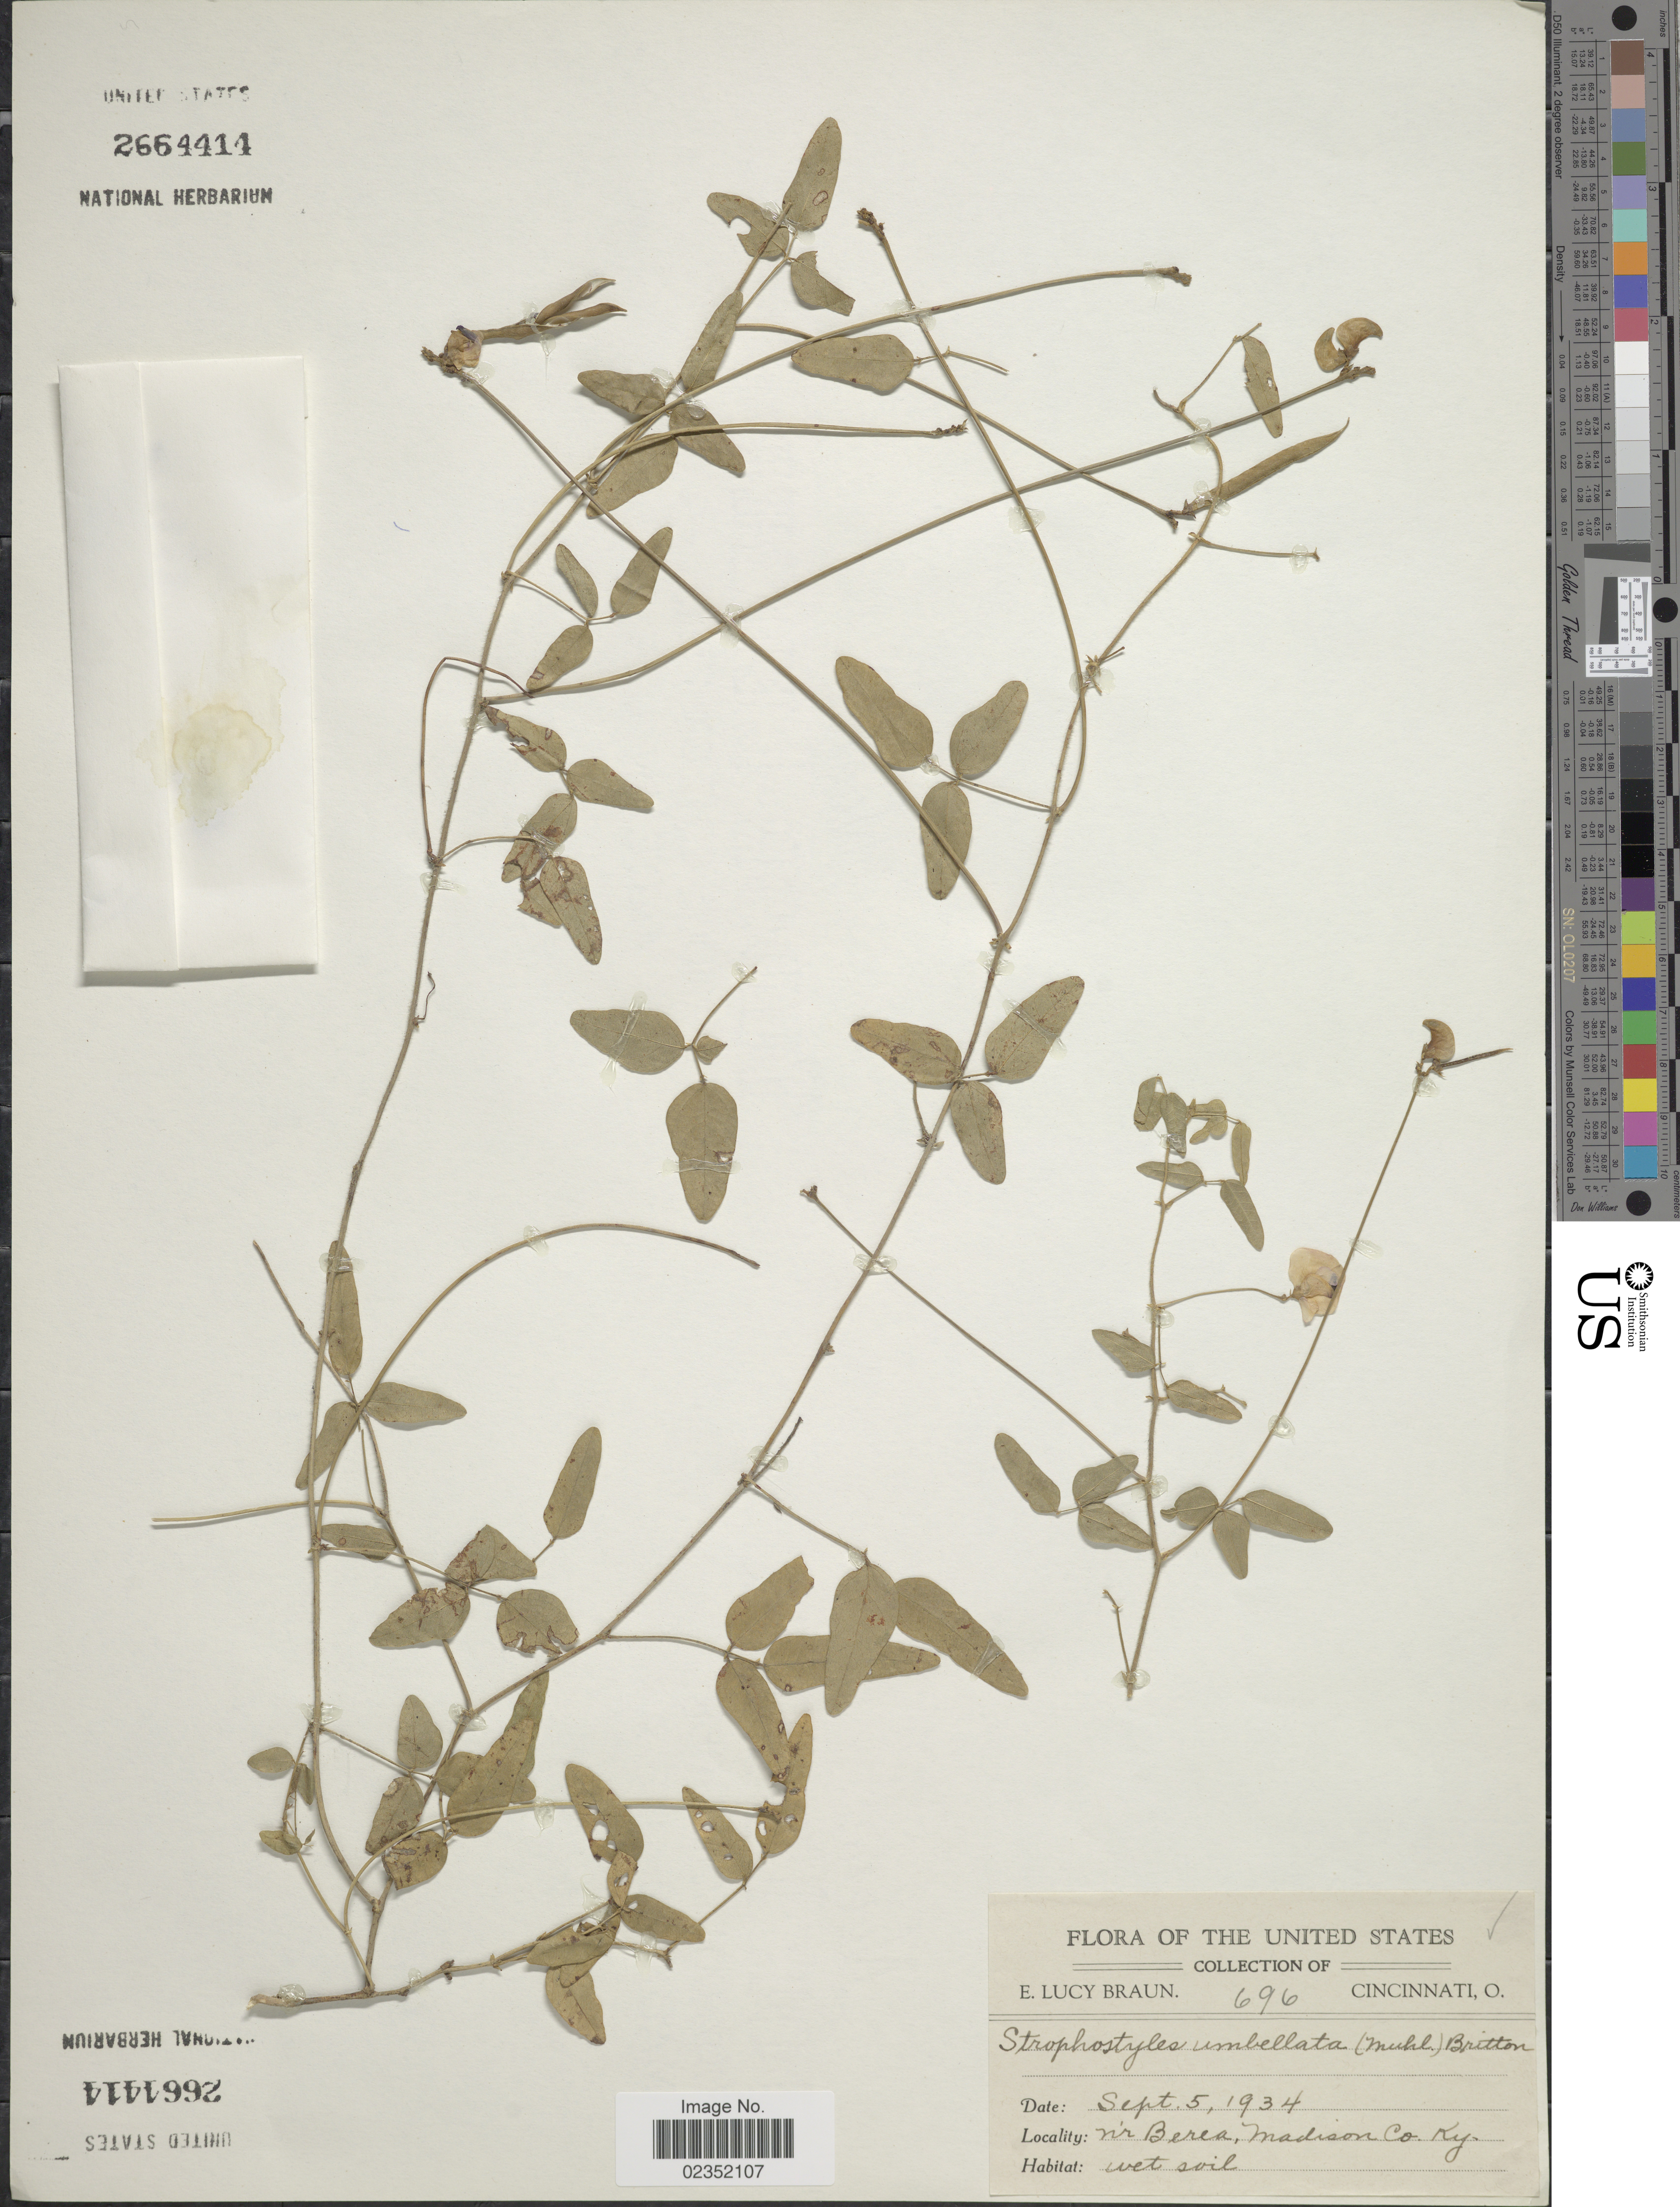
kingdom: Plantae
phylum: Tracheophyta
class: Magnoliopsida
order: Fabales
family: Fabaceae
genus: Strophostyles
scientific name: Strophostyles umbellata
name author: (Muhl. ex Willd.) Britton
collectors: E. L. Braun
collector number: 696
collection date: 1934-09-05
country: United States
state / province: Kentucky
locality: N'r Berea, Madison Co., wet soil.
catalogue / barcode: US 2664414